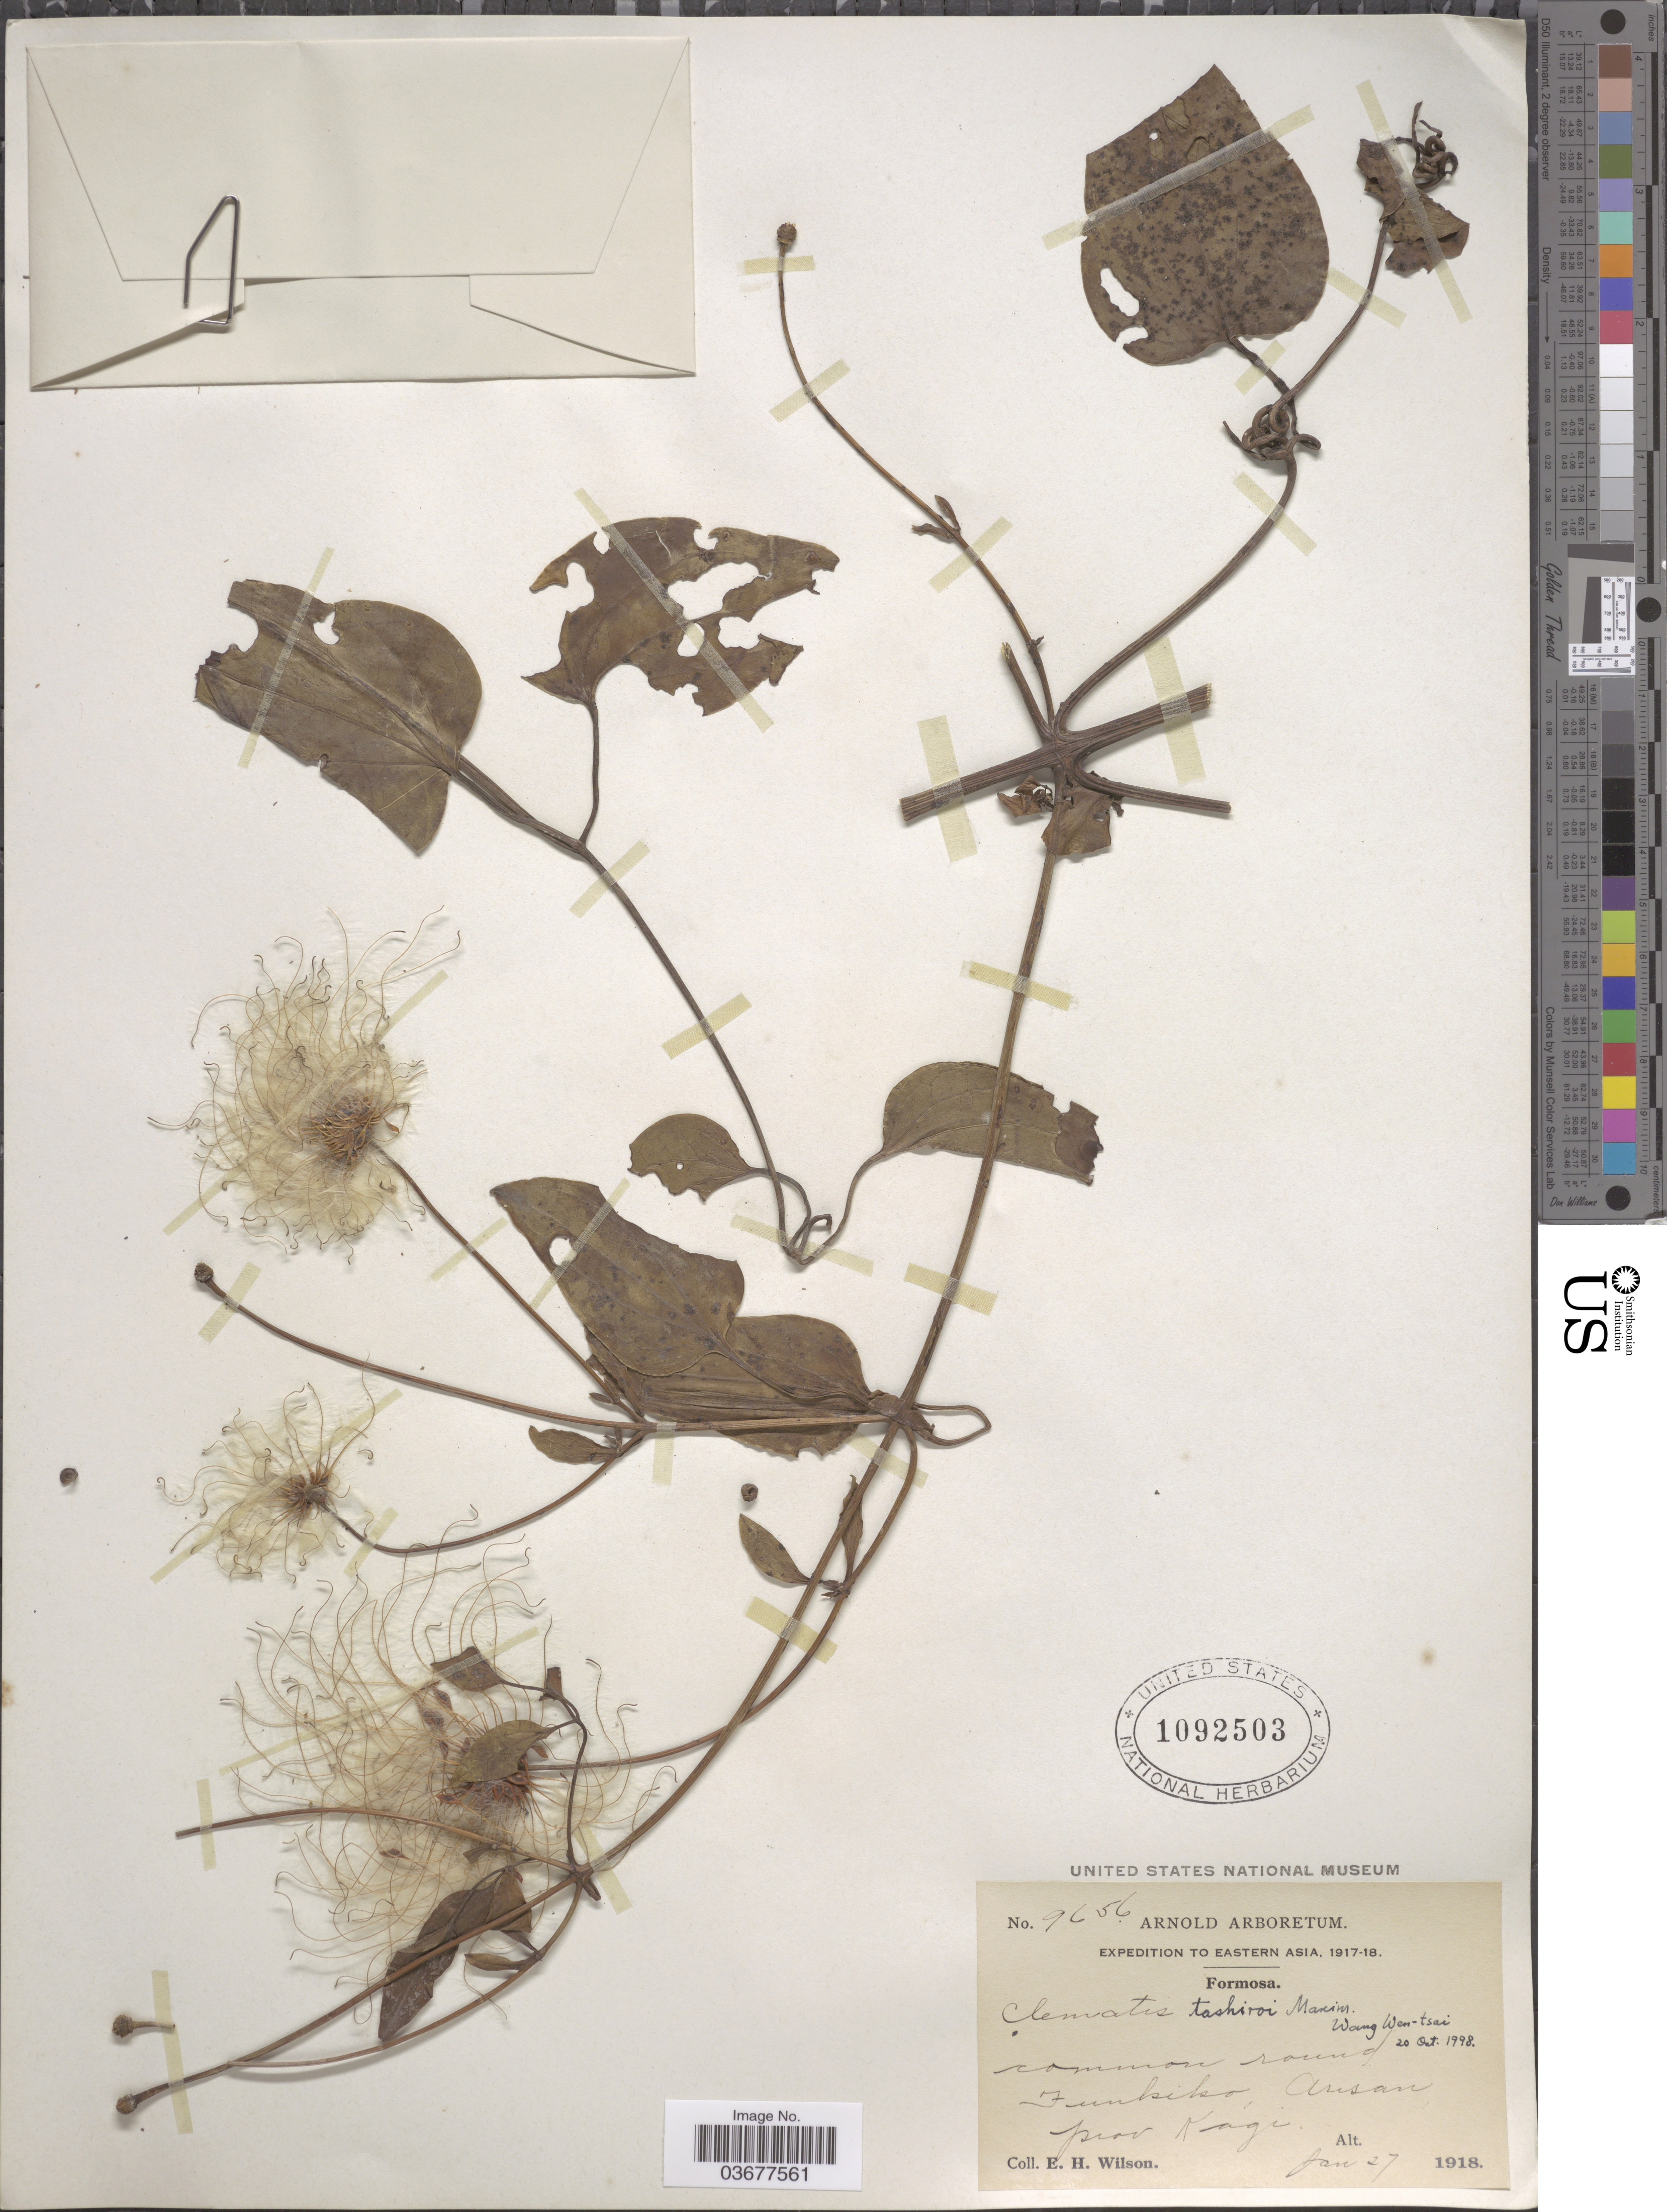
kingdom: Plantae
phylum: Tracheophyta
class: Magnoliopsida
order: Ranunculales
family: Ranunculaceae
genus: Clematis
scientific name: Clematis tashiroi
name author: Maxim.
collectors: E. Wilson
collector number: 9656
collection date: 1918-01-27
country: Taiwan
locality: Formosa. Funkiko, Arisan. Prov. Kagi.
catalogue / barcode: US 1092503